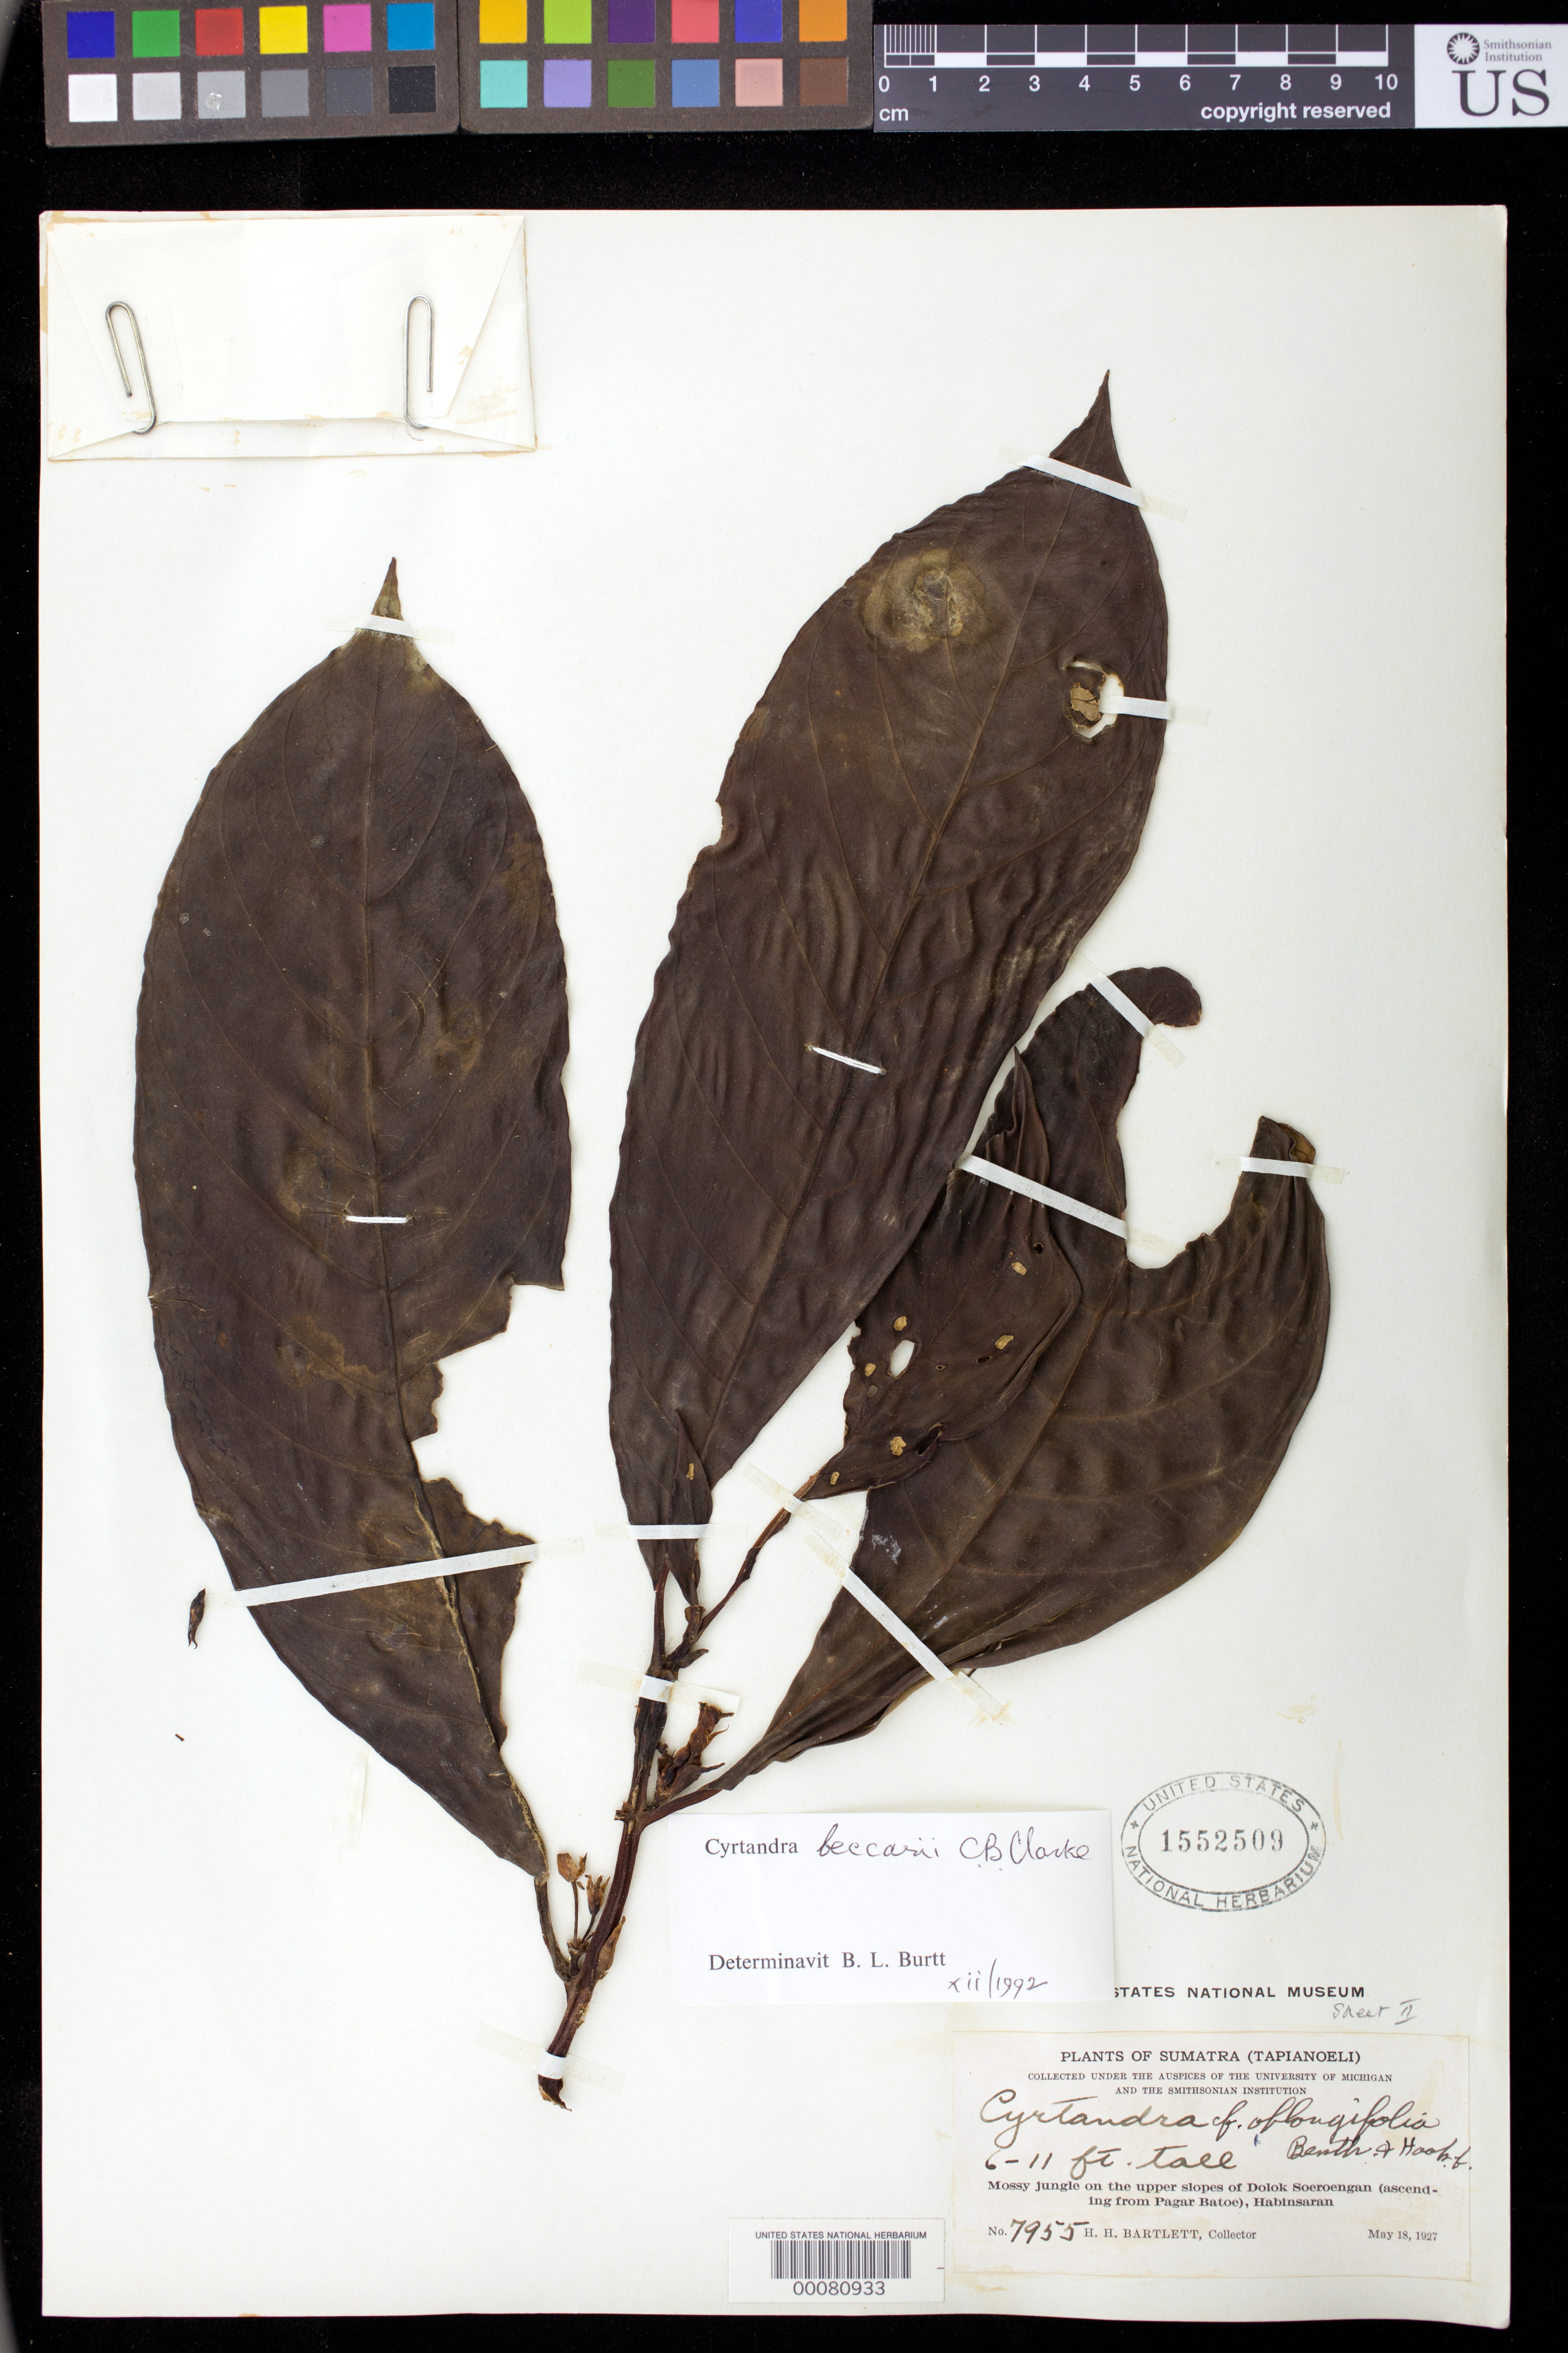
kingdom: Plantae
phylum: Tracheophyta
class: Magnoliopsida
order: Lamiales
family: Gesneriaceae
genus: Cyrtandra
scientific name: Cyrtandra beccarii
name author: C.B. Clarke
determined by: Burtt, B. L.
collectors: H. H. Bartlett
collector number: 7955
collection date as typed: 18 May 1927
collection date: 1927-05-18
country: Indonesia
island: Sumatra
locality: Tapianoeli, on the upper slopes of dolok soeroengan (ascending from pagar batoe), habinsaran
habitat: Mossy jungle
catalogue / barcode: US 1552509